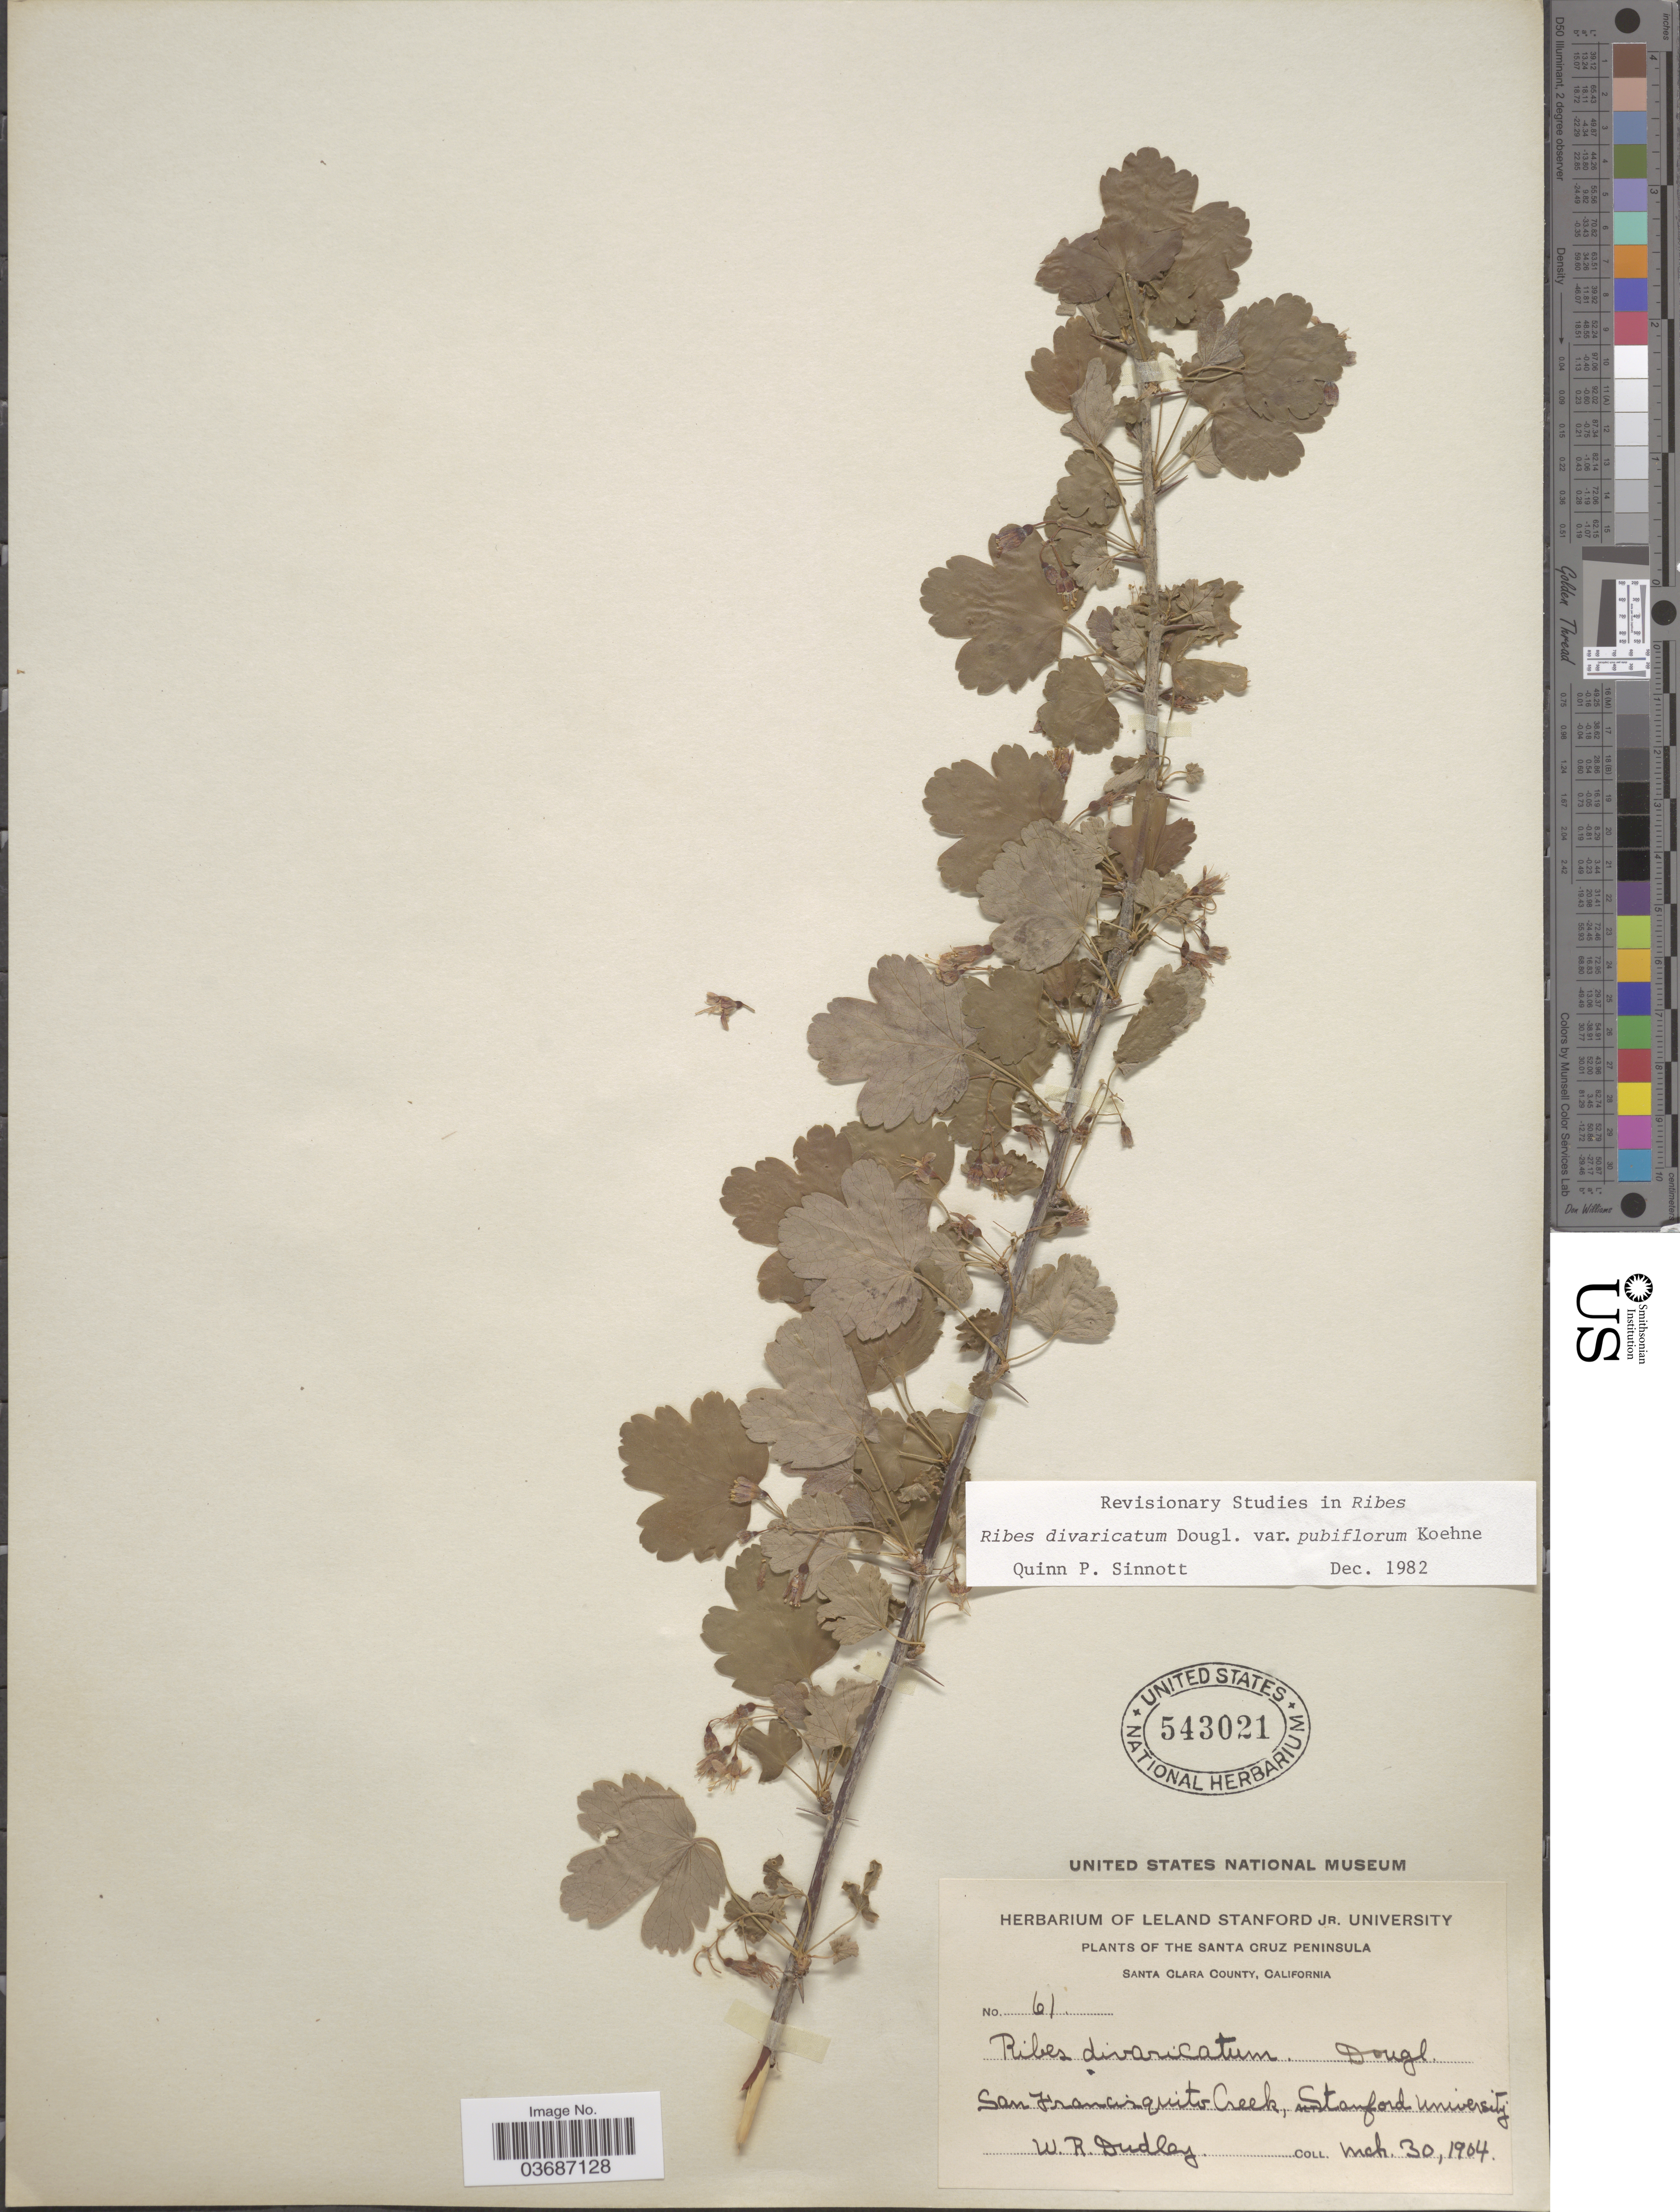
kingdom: Plantae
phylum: Tracheophyta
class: Magnoliopsida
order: Saxifragales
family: Grossulariaceae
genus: Ribes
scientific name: Ribes divaricatum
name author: Douglas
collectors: W. Dudley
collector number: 61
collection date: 1904-03-30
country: United States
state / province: California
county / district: Santa Clara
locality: The Santa Cruz Peninsula. Santa Clara County. San Francisquito Creek, Stanford University.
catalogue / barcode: US 543021